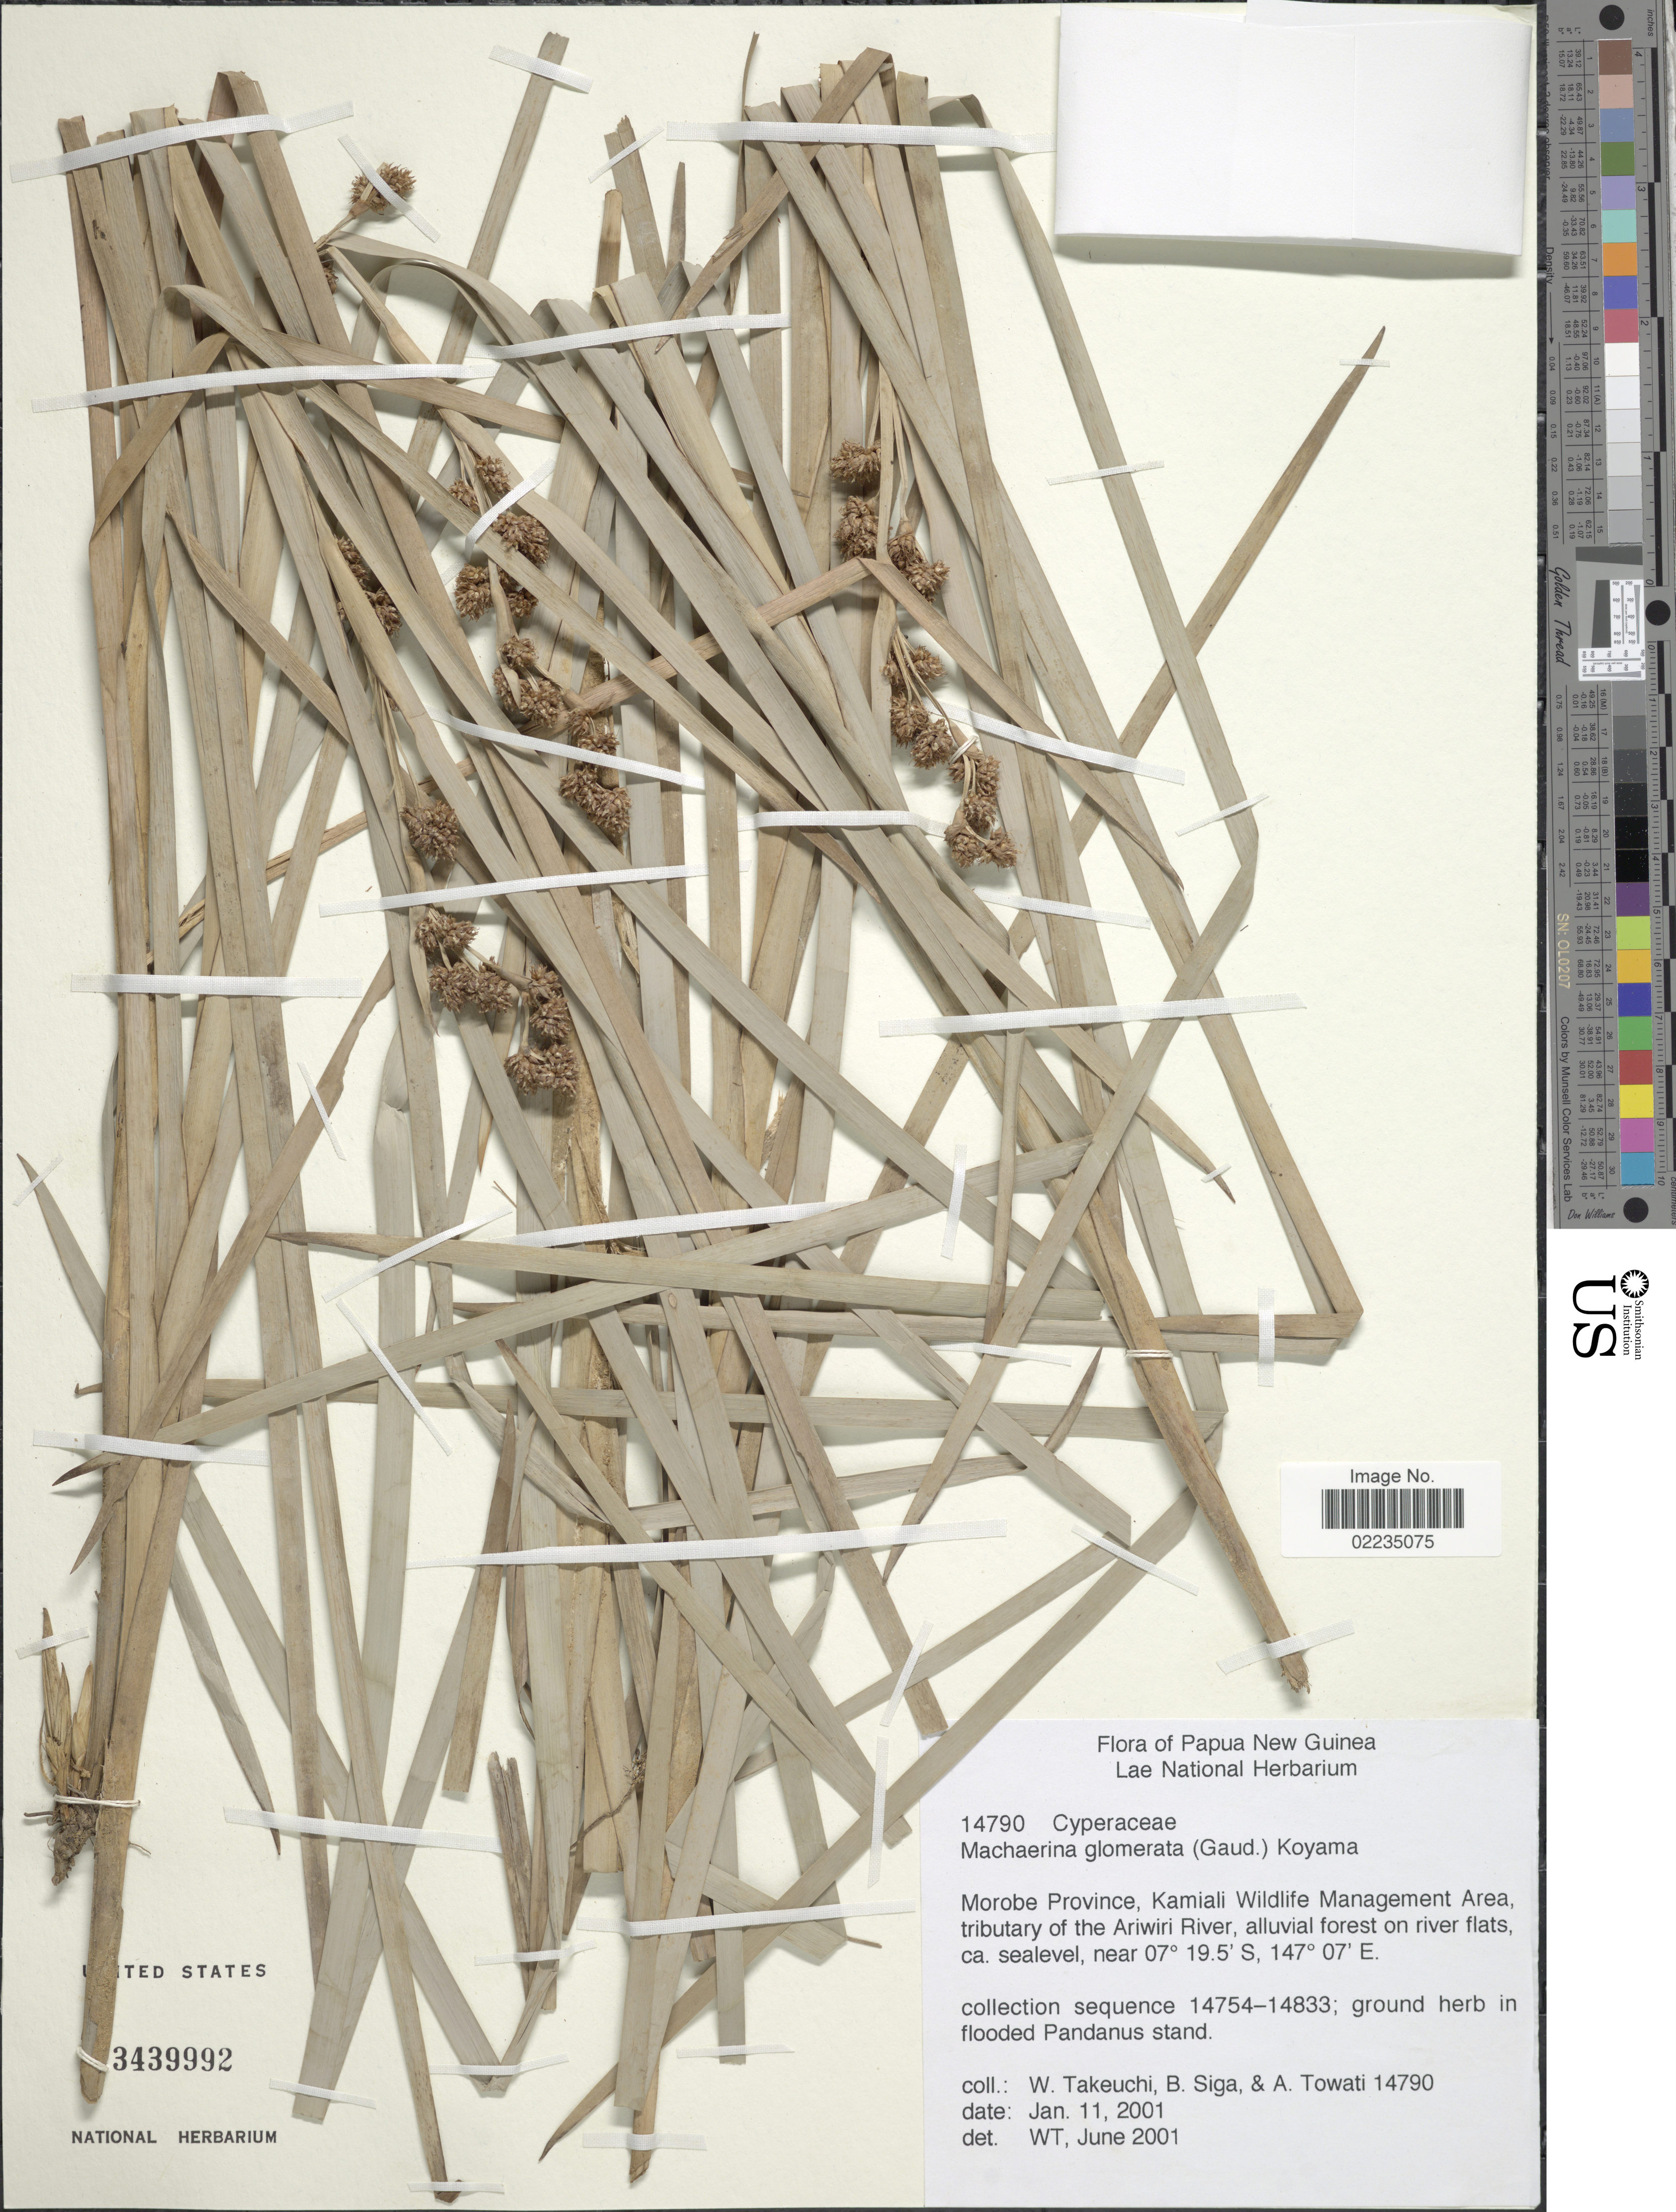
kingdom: Plantae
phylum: Tracheophyta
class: Liliopsida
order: Poales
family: Cyperaceae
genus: Machaerina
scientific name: Machaerina glomerata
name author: (Gaudich.) T. Koyama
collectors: W. Takeuchi, B. Siga & A. Towati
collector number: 14790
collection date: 2001-01-11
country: Papua New Guinea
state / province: Morobe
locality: Morobe Province, Kamiali Wildlife Management Area, tributary of the Ariwiri River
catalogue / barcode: US 3439992